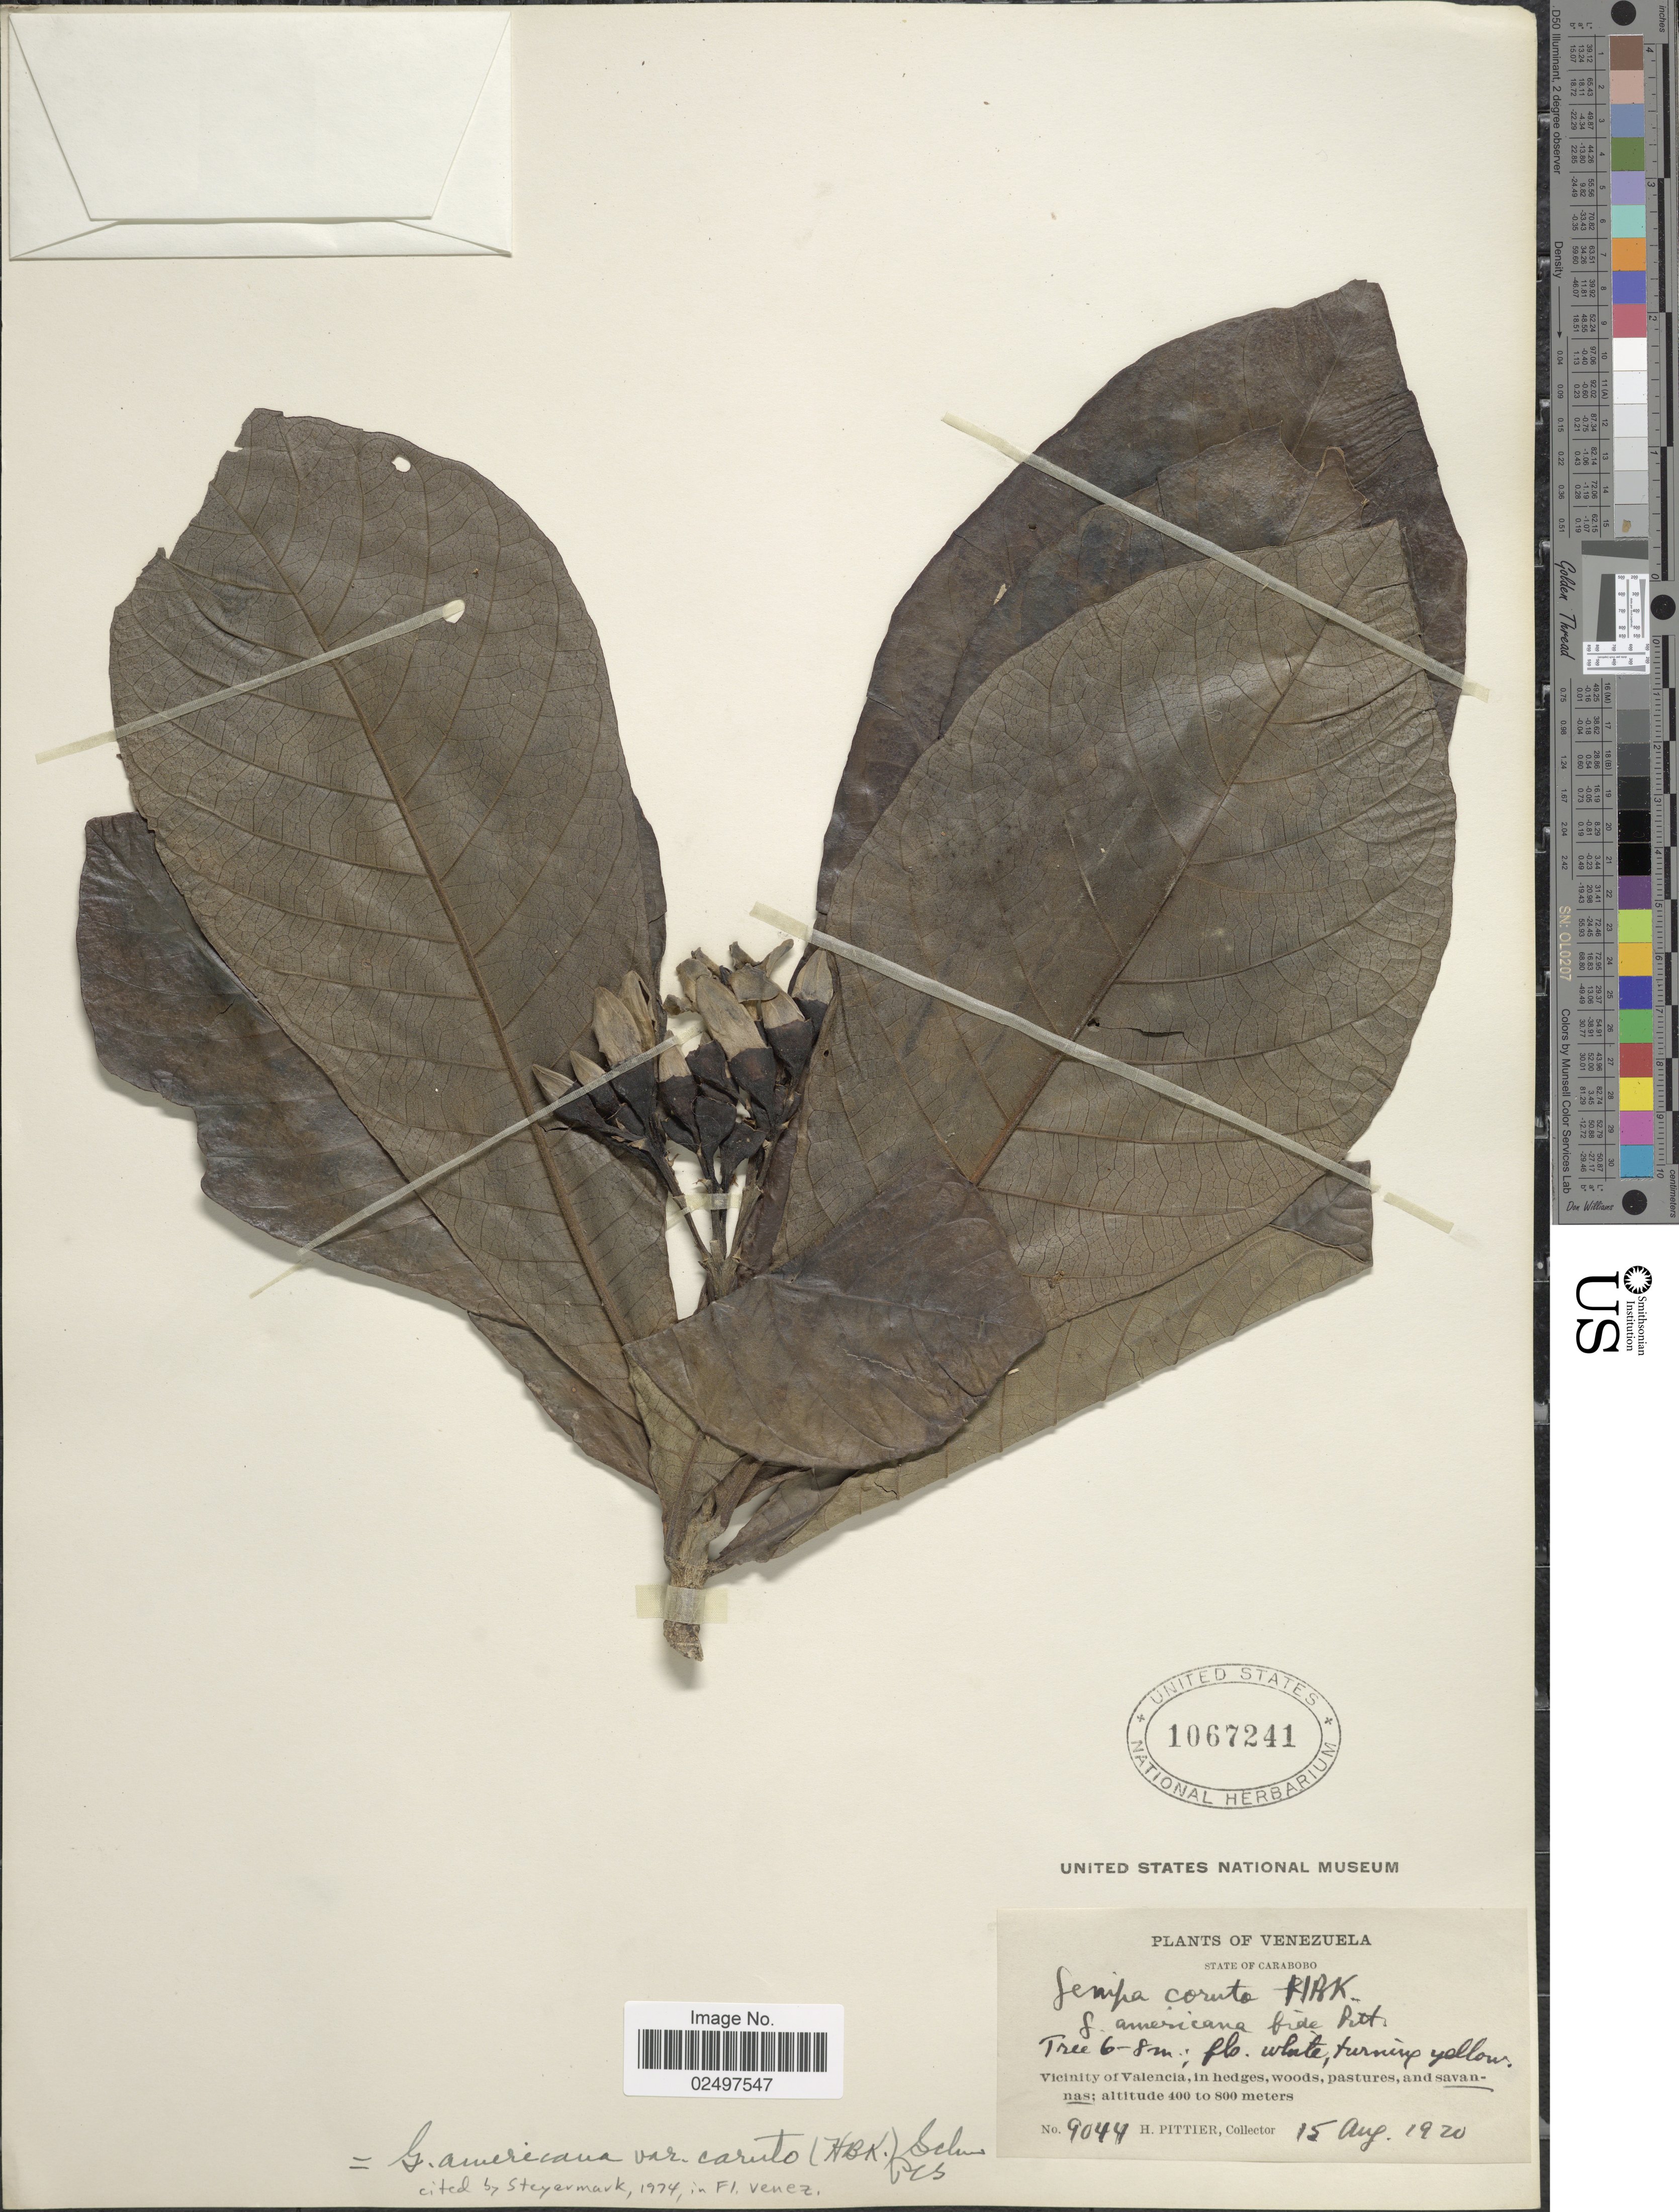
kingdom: Plantae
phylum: Tracheophyta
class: Magnoliopsida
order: Gentianales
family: Rubiaceae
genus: Genipa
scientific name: Genipa americana var. caruto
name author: (Kunth) K. Schum.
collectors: H. F. Pittier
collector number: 9044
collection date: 1920-08-15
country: Venezuela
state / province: Carabobo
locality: Vicinity of Valencia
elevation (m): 400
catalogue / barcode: US 1067241